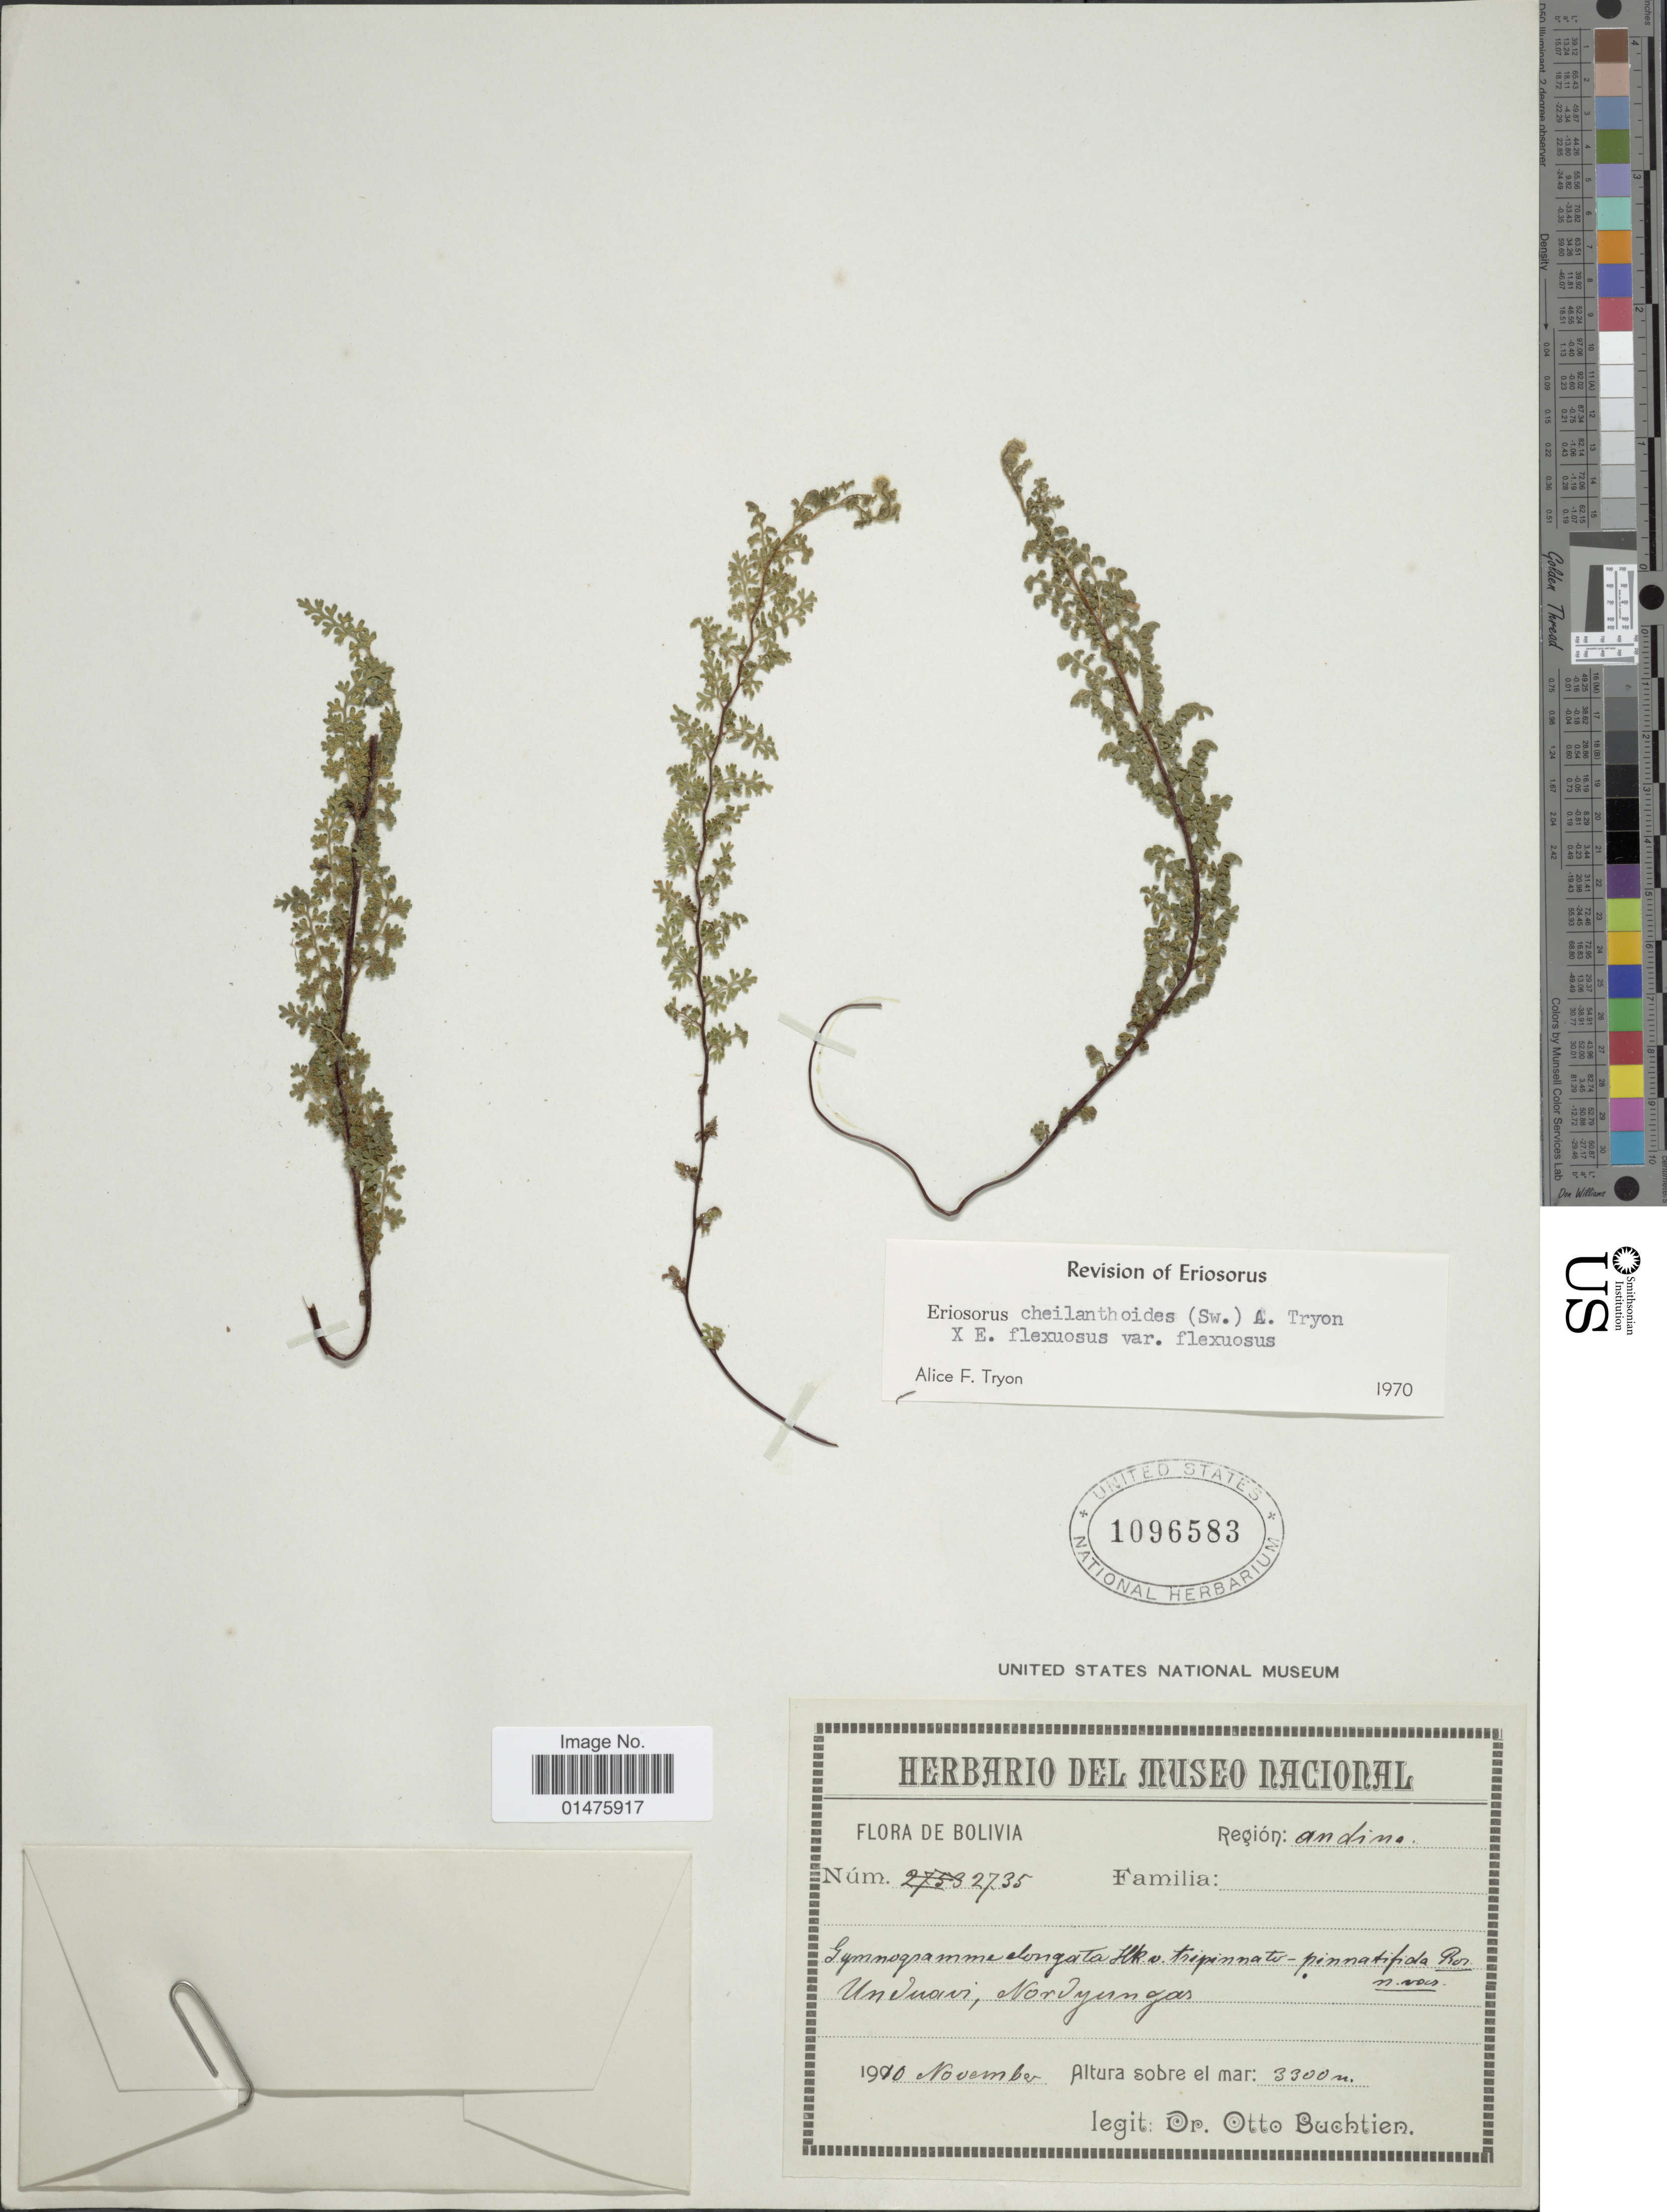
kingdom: Plantae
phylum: Tracheophyta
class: Polypodiopsida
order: Polypodiales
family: Pteridaceae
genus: Jamesonia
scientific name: Jamesonia cheilanthoides x J. flexuosa (Humb. & Bonpl.) Christenh.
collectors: O. Buchtien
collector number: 2735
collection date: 1910-11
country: Bolivia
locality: Unduavi, Nordyungas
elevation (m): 3300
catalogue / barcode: US 1096583